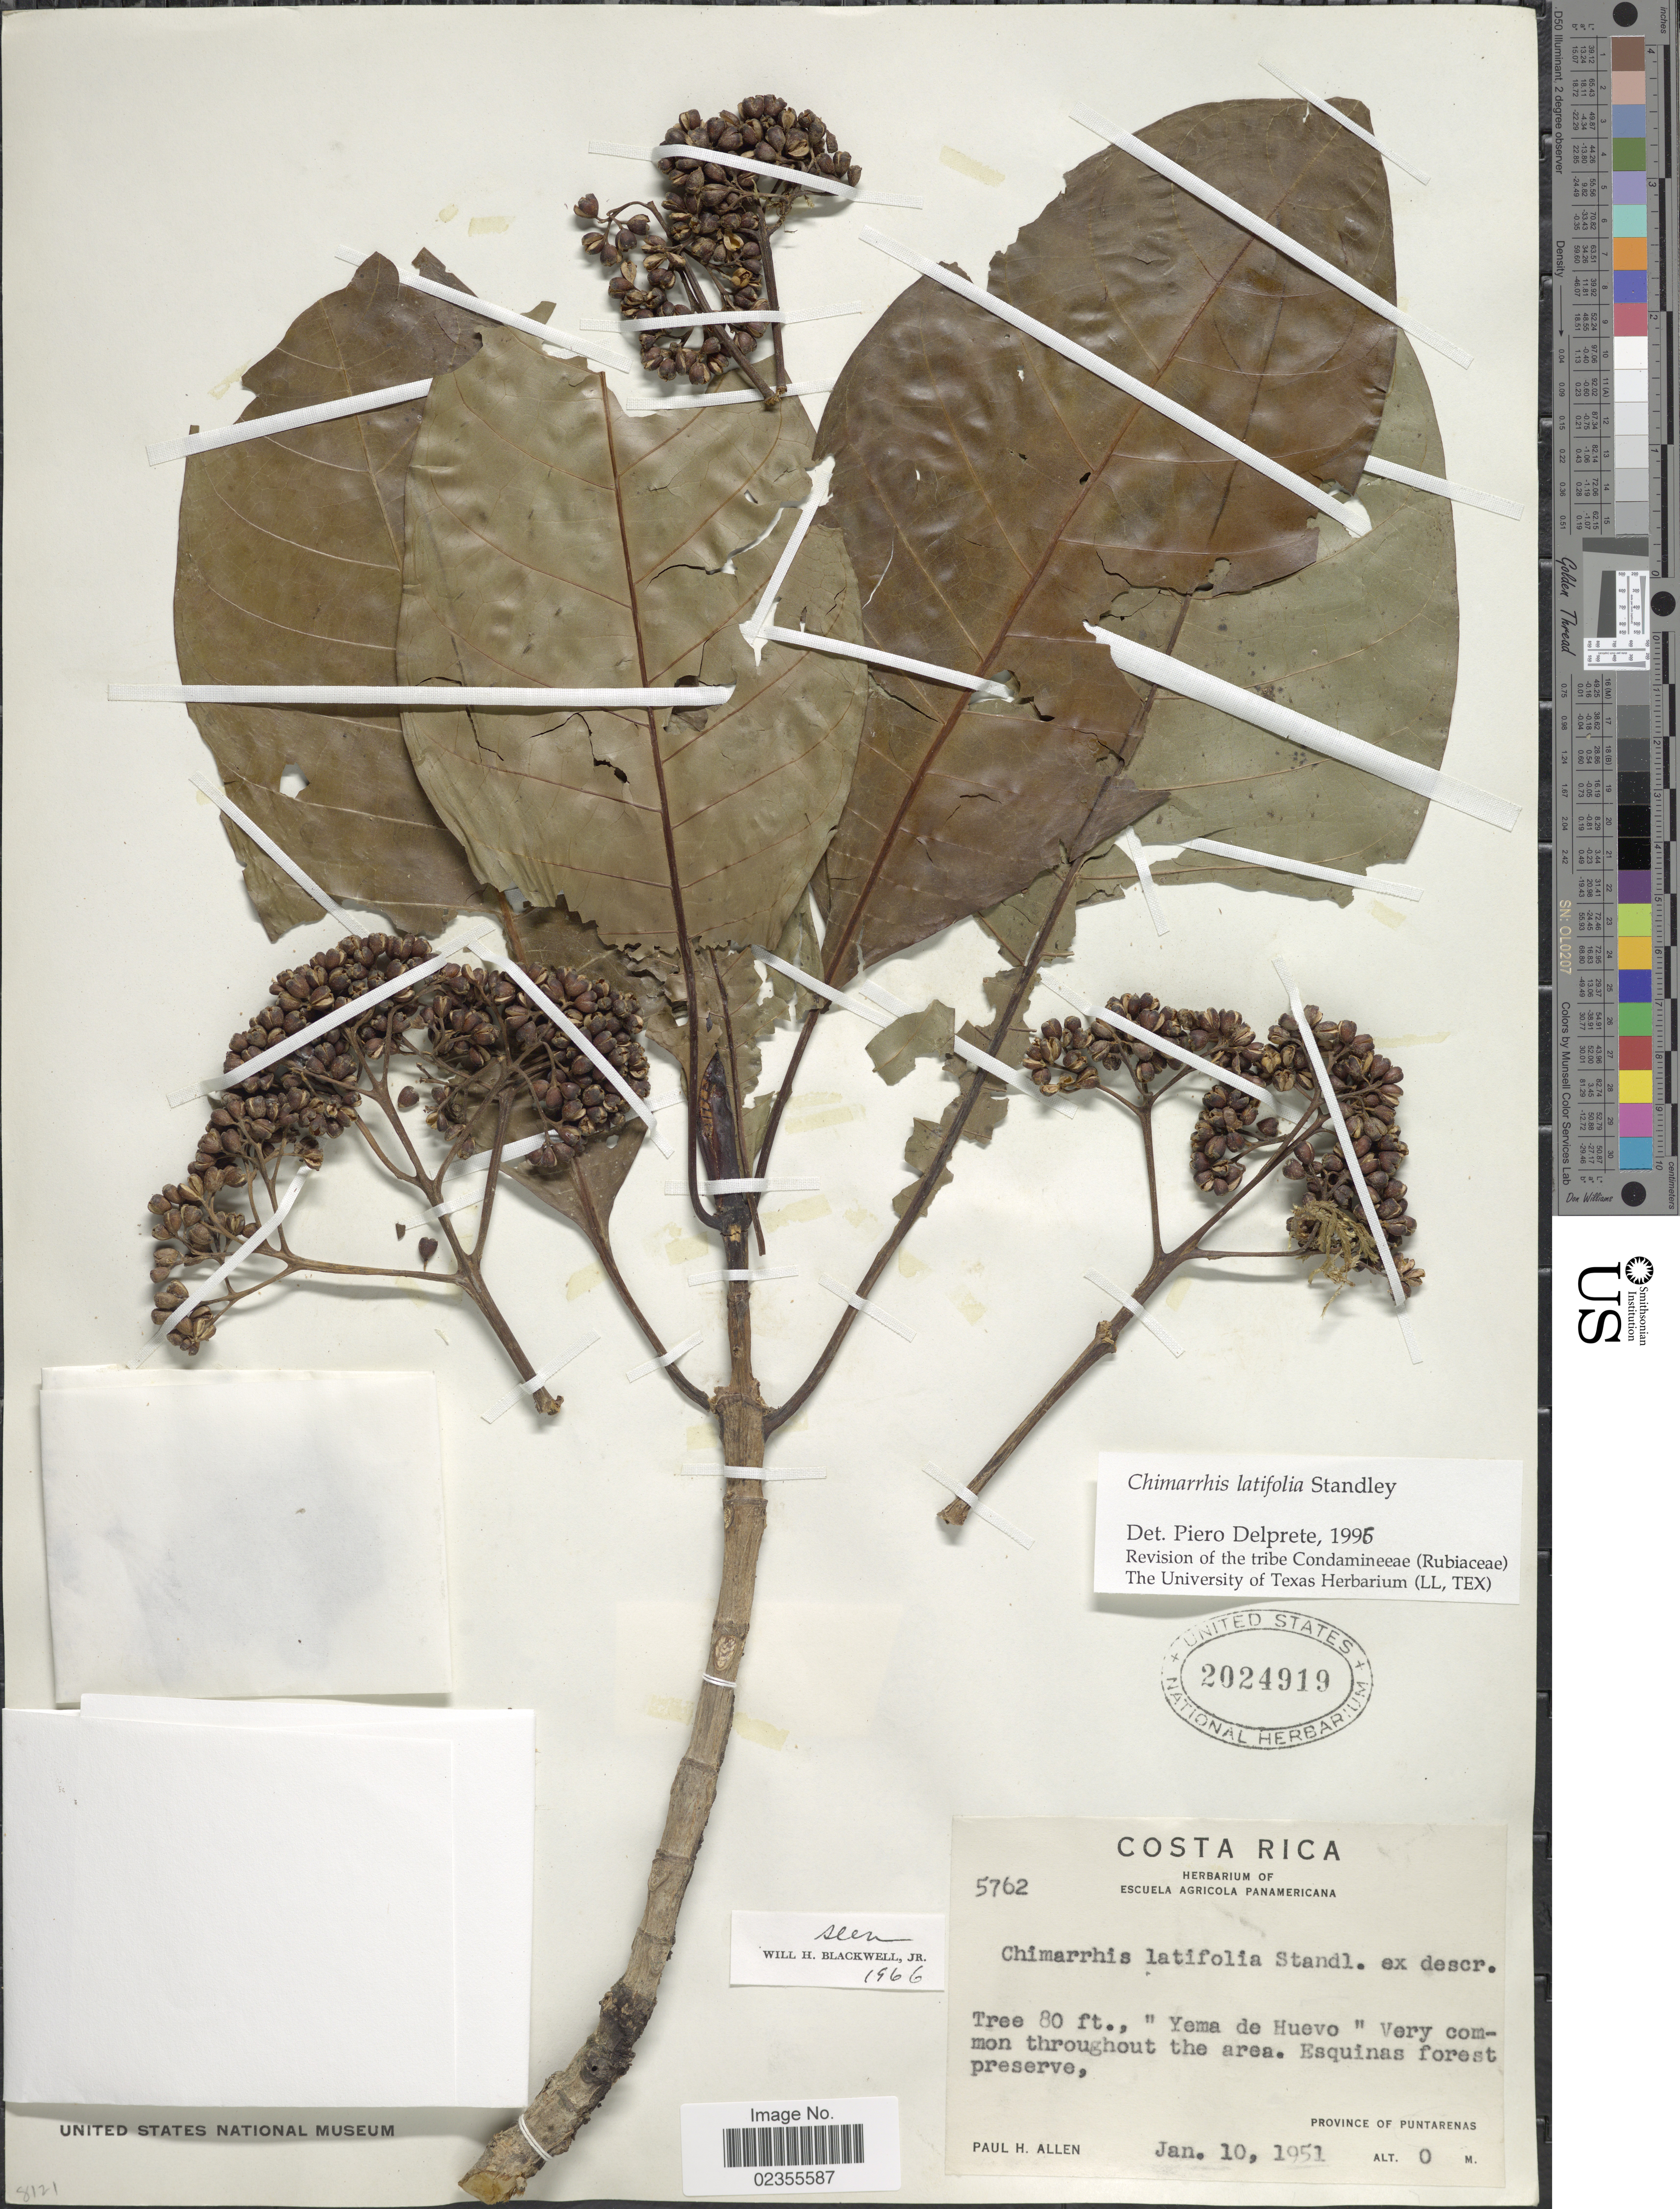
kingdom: Plantae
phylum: Tracheophyta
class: Magnoliopsida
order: Gentianales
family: Rubiaceae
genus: Chimarrhis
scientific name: Chimarrhis latifolia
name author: Standl.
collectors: P. H. Allen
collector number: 5762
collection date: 1951-01-10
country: Costa Rica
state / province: Puntarenas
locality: Esquinas forest preserve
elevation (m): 0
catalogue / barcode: US 2024919